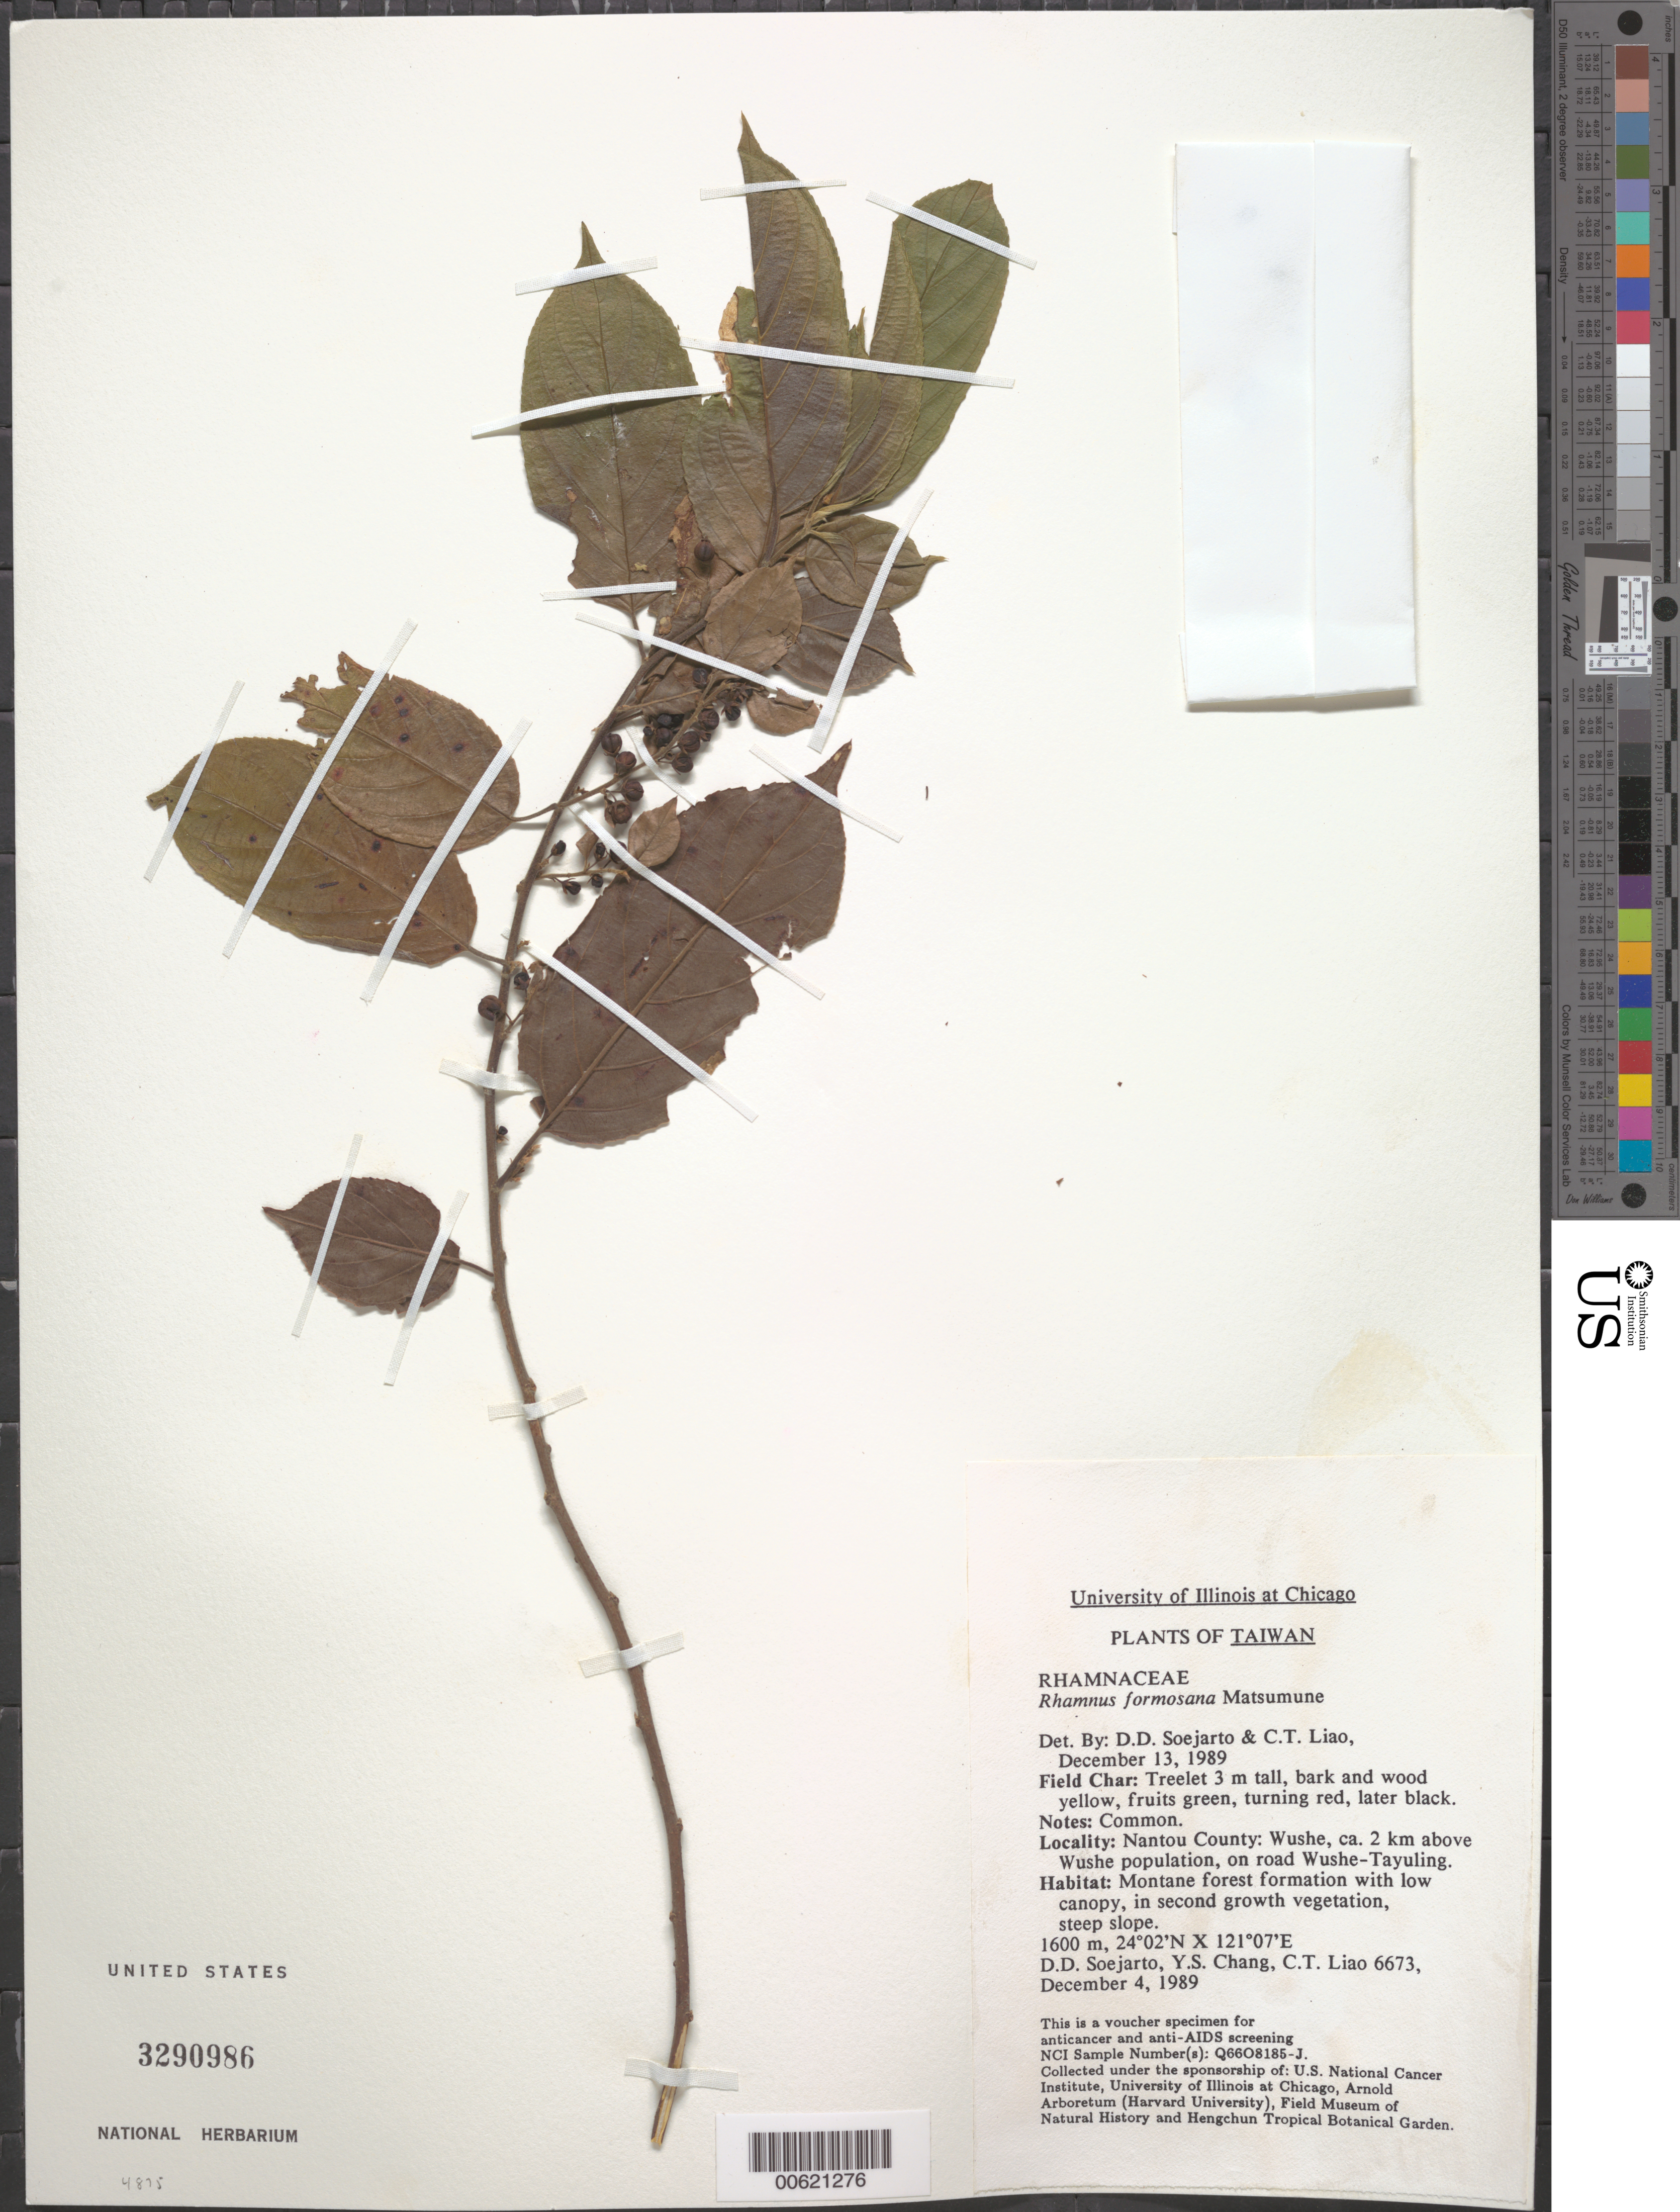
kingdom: Plantae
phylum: Tracheophyta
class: Magnoliopsida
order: Rosales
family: Rhamnaceae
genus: Rhamnus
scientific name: Rhamnus formosana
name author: Matsum.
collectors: Y. S. Chang & C. T. Liao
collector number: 6673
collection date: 1989-12-04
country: Taiwan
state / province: Nantou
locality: Nantou County: Wushe, ca. 2 km above Wushe population, on road Wushe-Tayuling.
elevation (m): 1600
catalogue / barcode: US 3290986